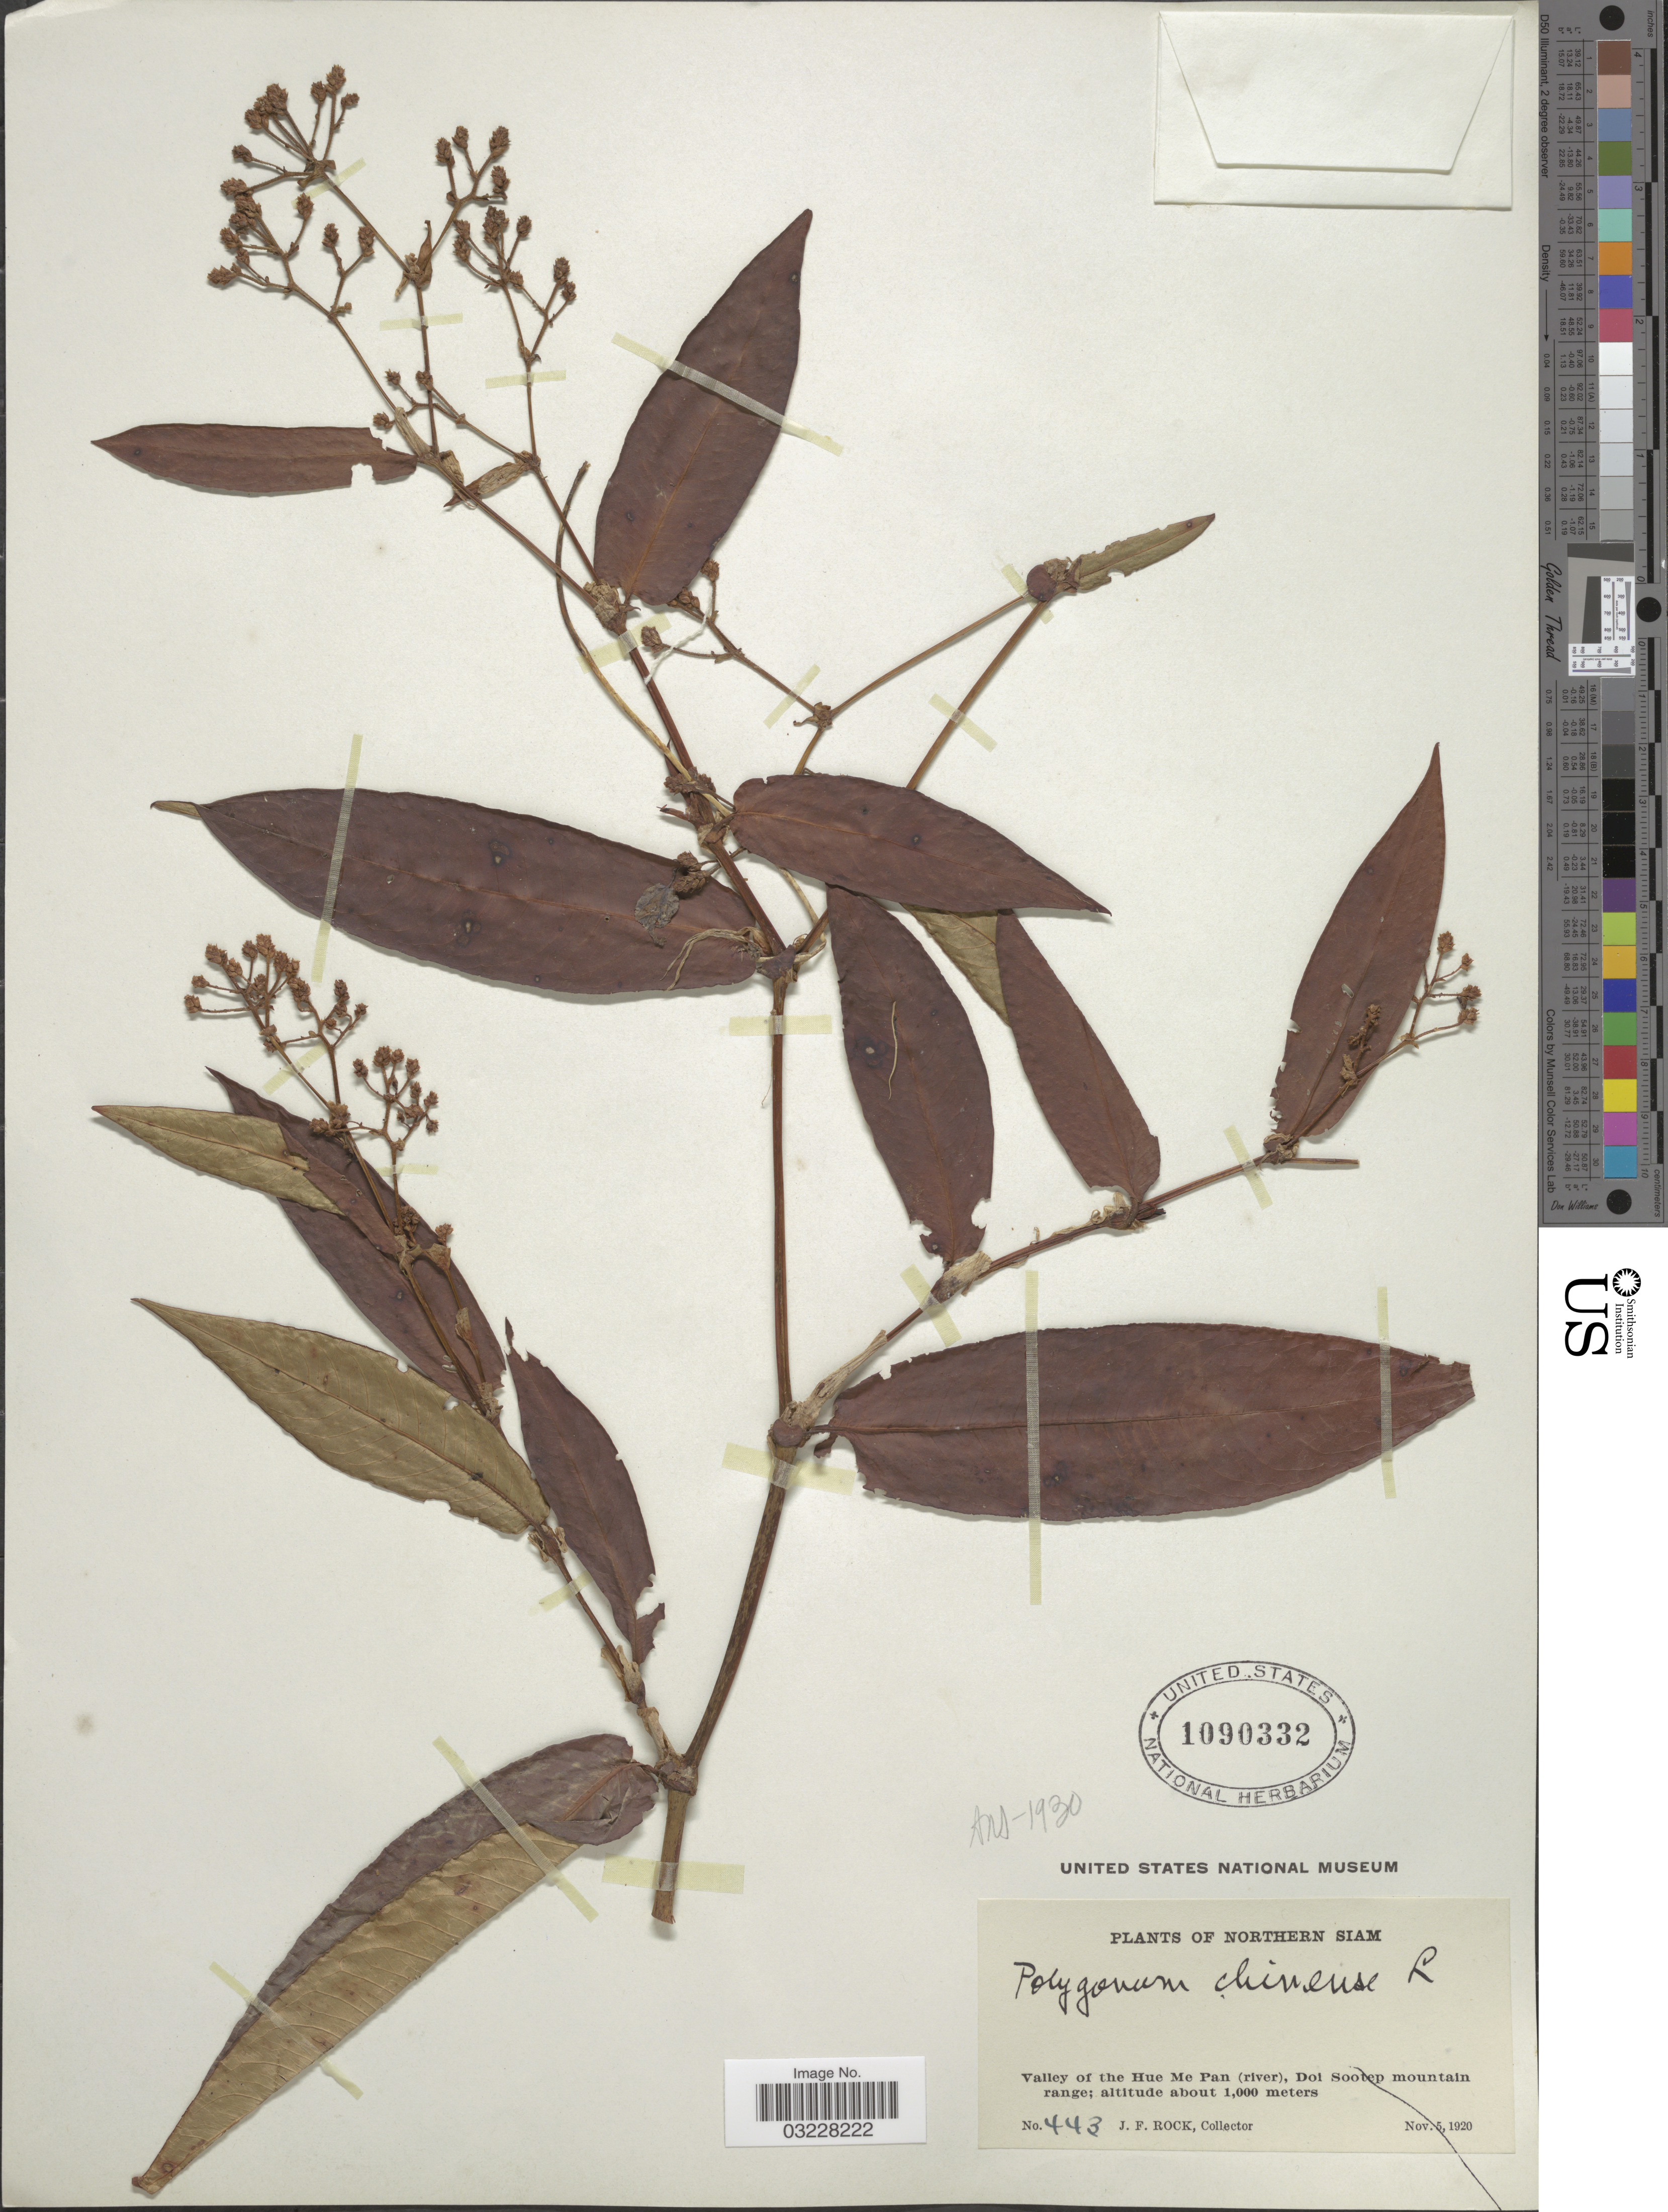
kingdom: Plantae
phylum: Tracheophyta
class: Magnoliopsida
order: Caryophyllales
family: Polygonaceae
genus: Polygonum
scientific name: Polygonum chinense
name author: L.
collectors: J. Rock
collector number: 443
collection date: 1920-11-05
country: Thailand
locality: Northern Siam. Valley of the Hue Me Pan (river), Doi Sootep mountain range.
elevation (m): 1000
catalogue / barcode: US 1090332